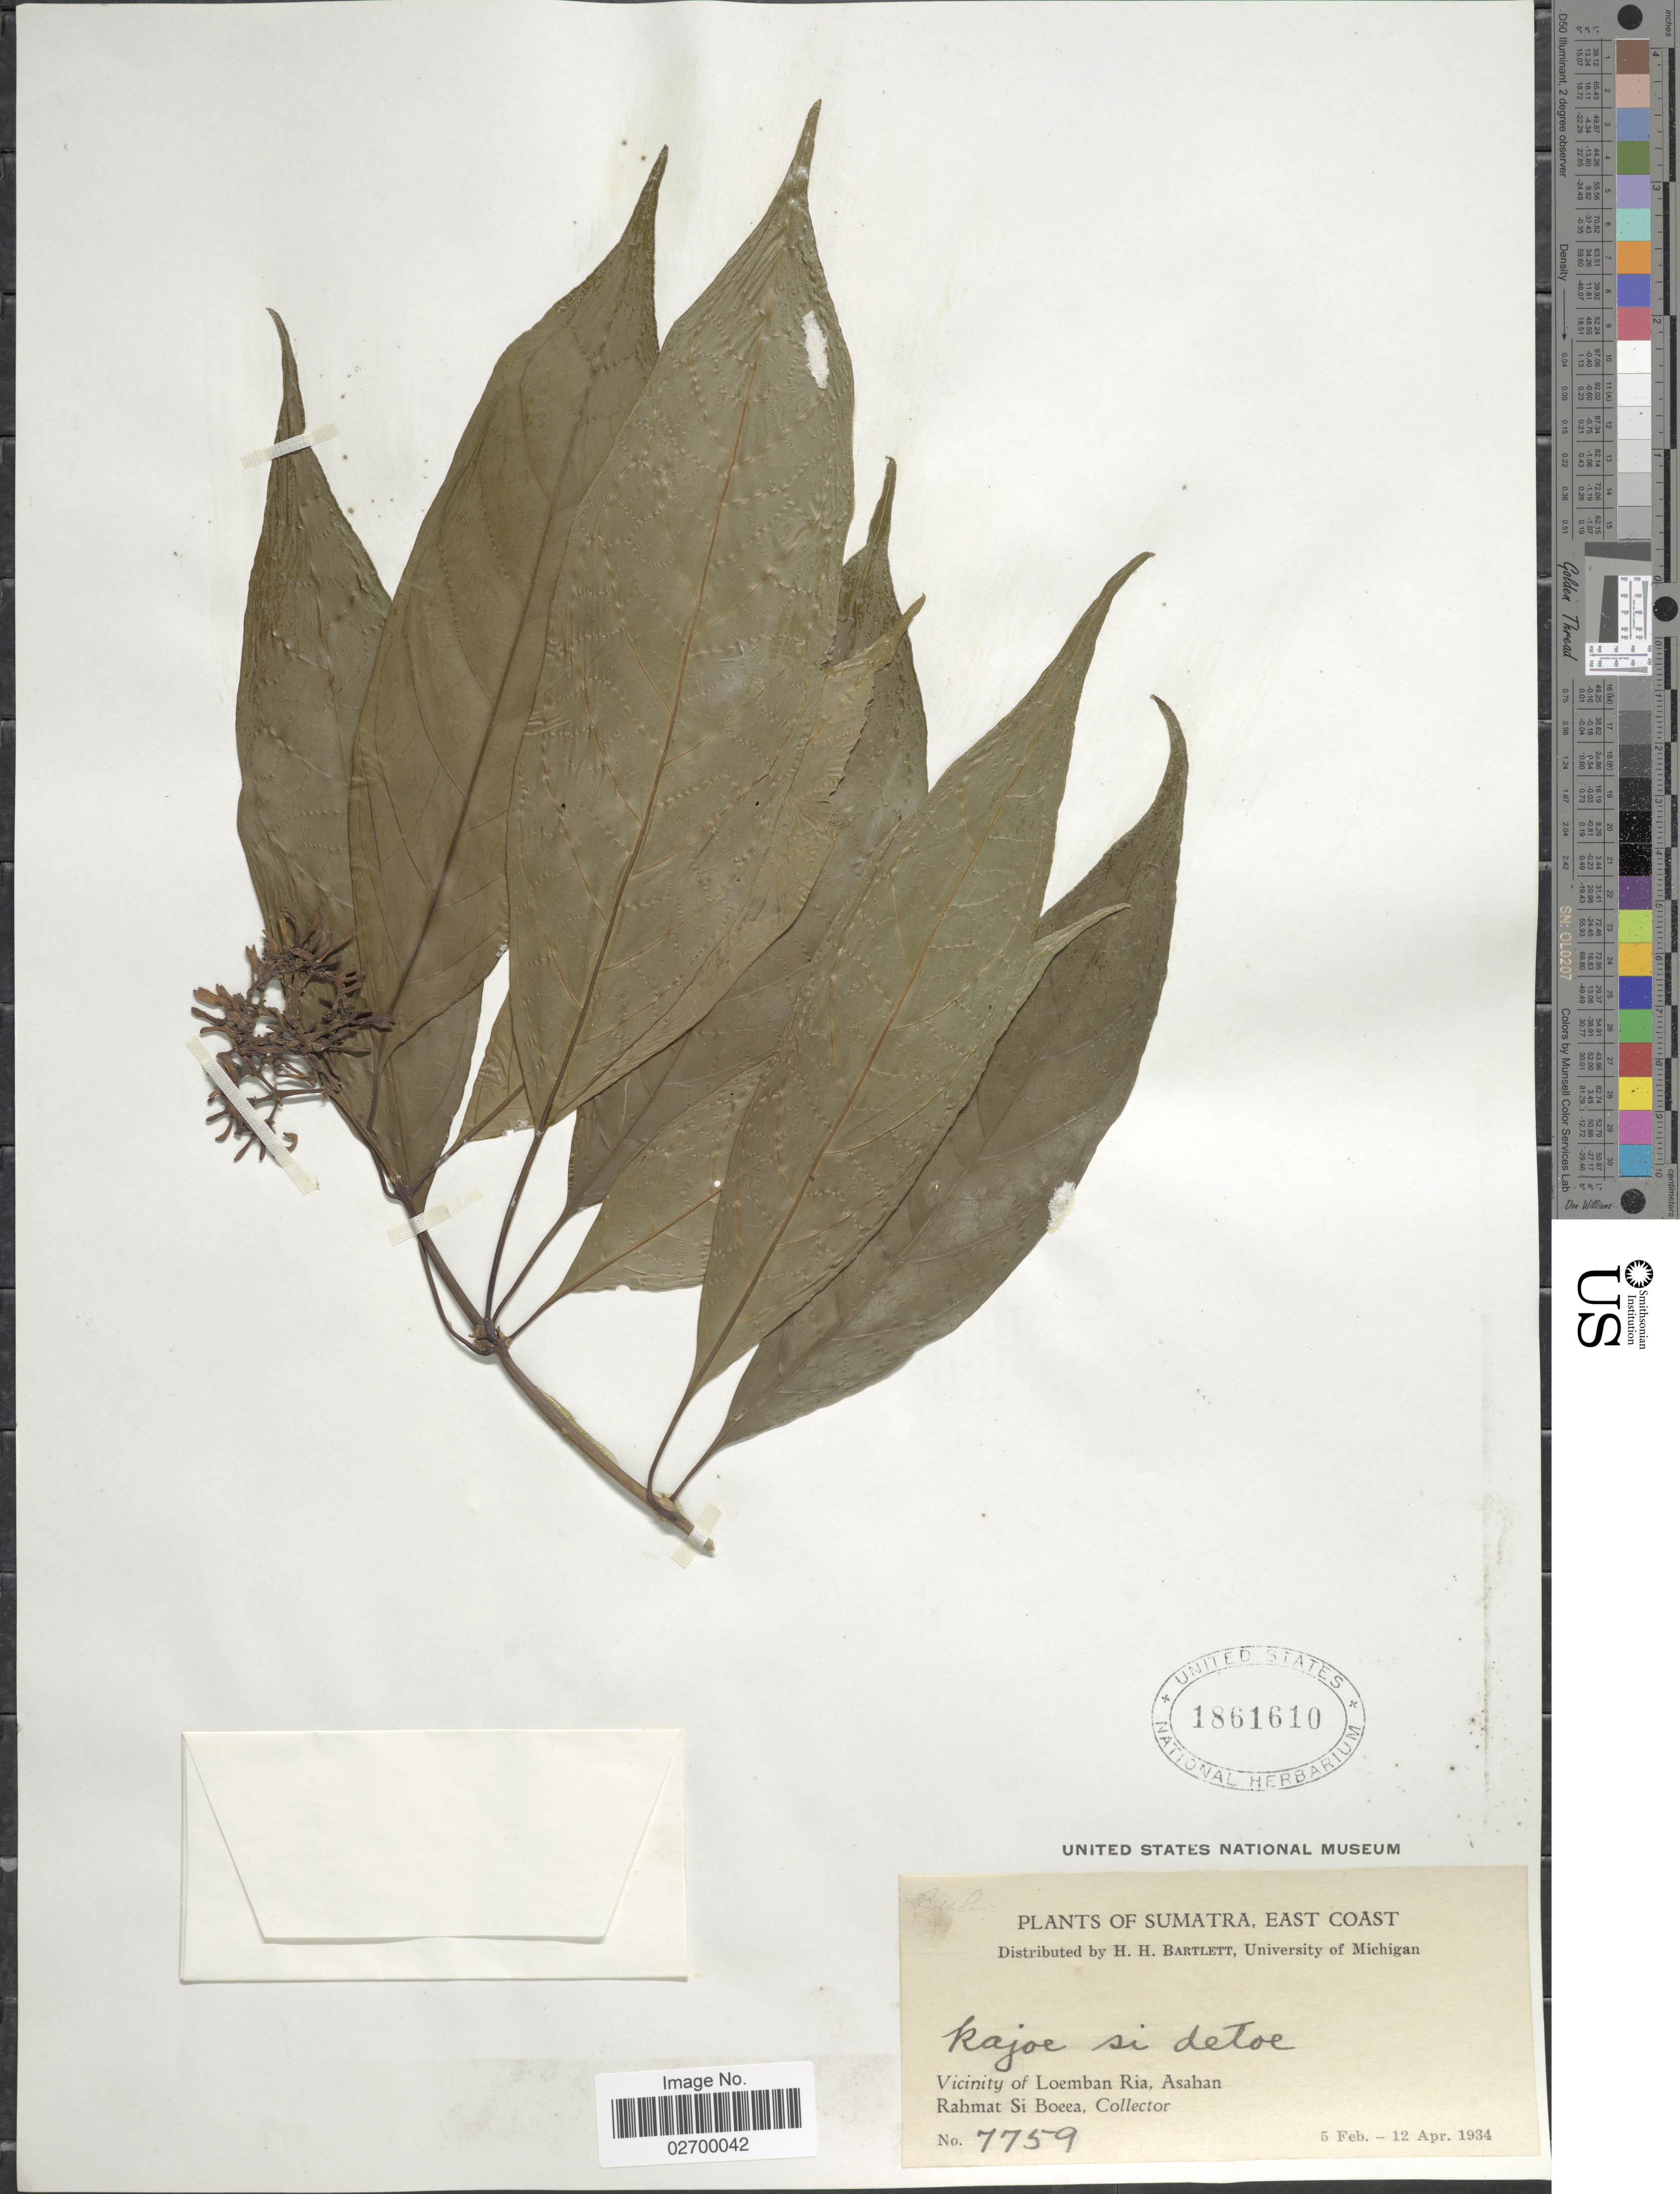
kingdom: Plantae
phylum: Tracheophyta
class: Magnoliopsida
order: Gentianales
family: Rubiaceae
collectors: Rahmat Si Boeea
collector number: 7759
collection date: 1934-02-05/1934-04-12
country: Indonesia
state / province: Sumatra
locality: East Coast. Vicinity of Loemban Ria, Asahan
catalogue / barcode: US 1861610